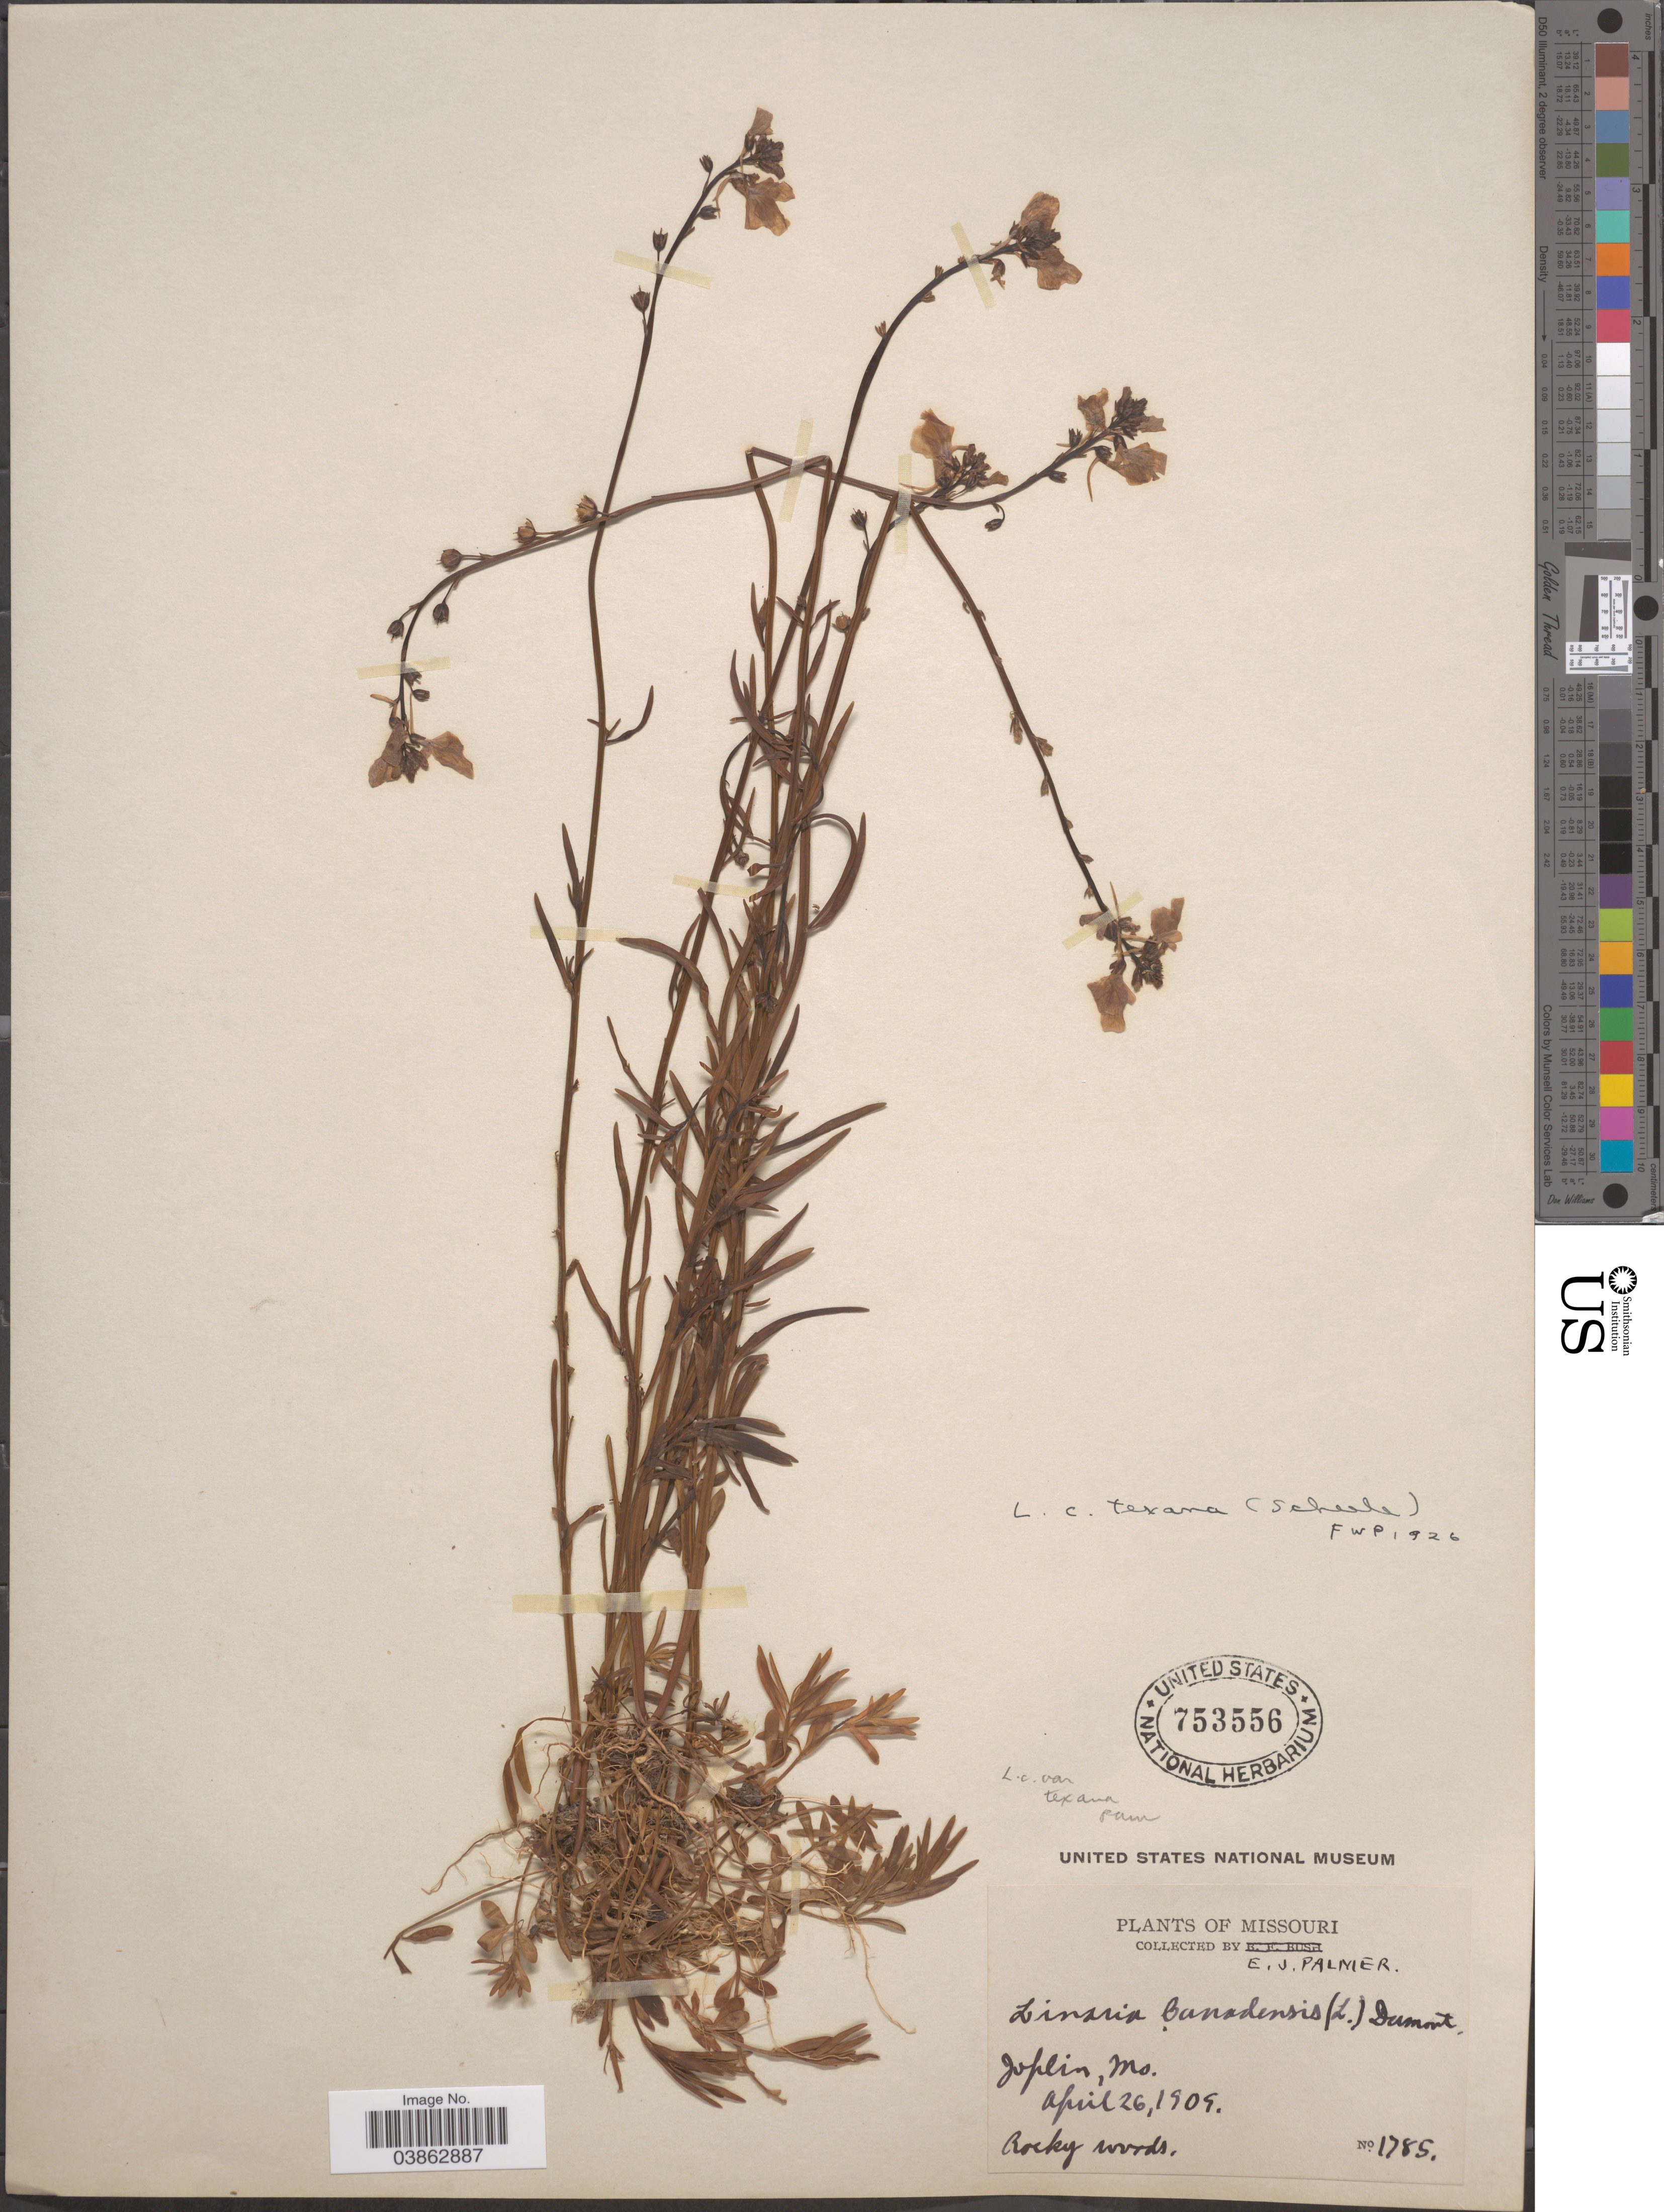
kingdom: Plantae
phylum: Tracheophyta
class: Magnoliopsida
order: Lamiales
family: Plantaginaceae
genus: Linaria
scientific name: Linaria texana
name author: Scheele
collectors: E. J. Palmer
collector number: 1785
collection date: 1909-04-26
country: United States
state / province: Missouri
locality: Joplin, Mo.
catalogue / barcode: US 753556